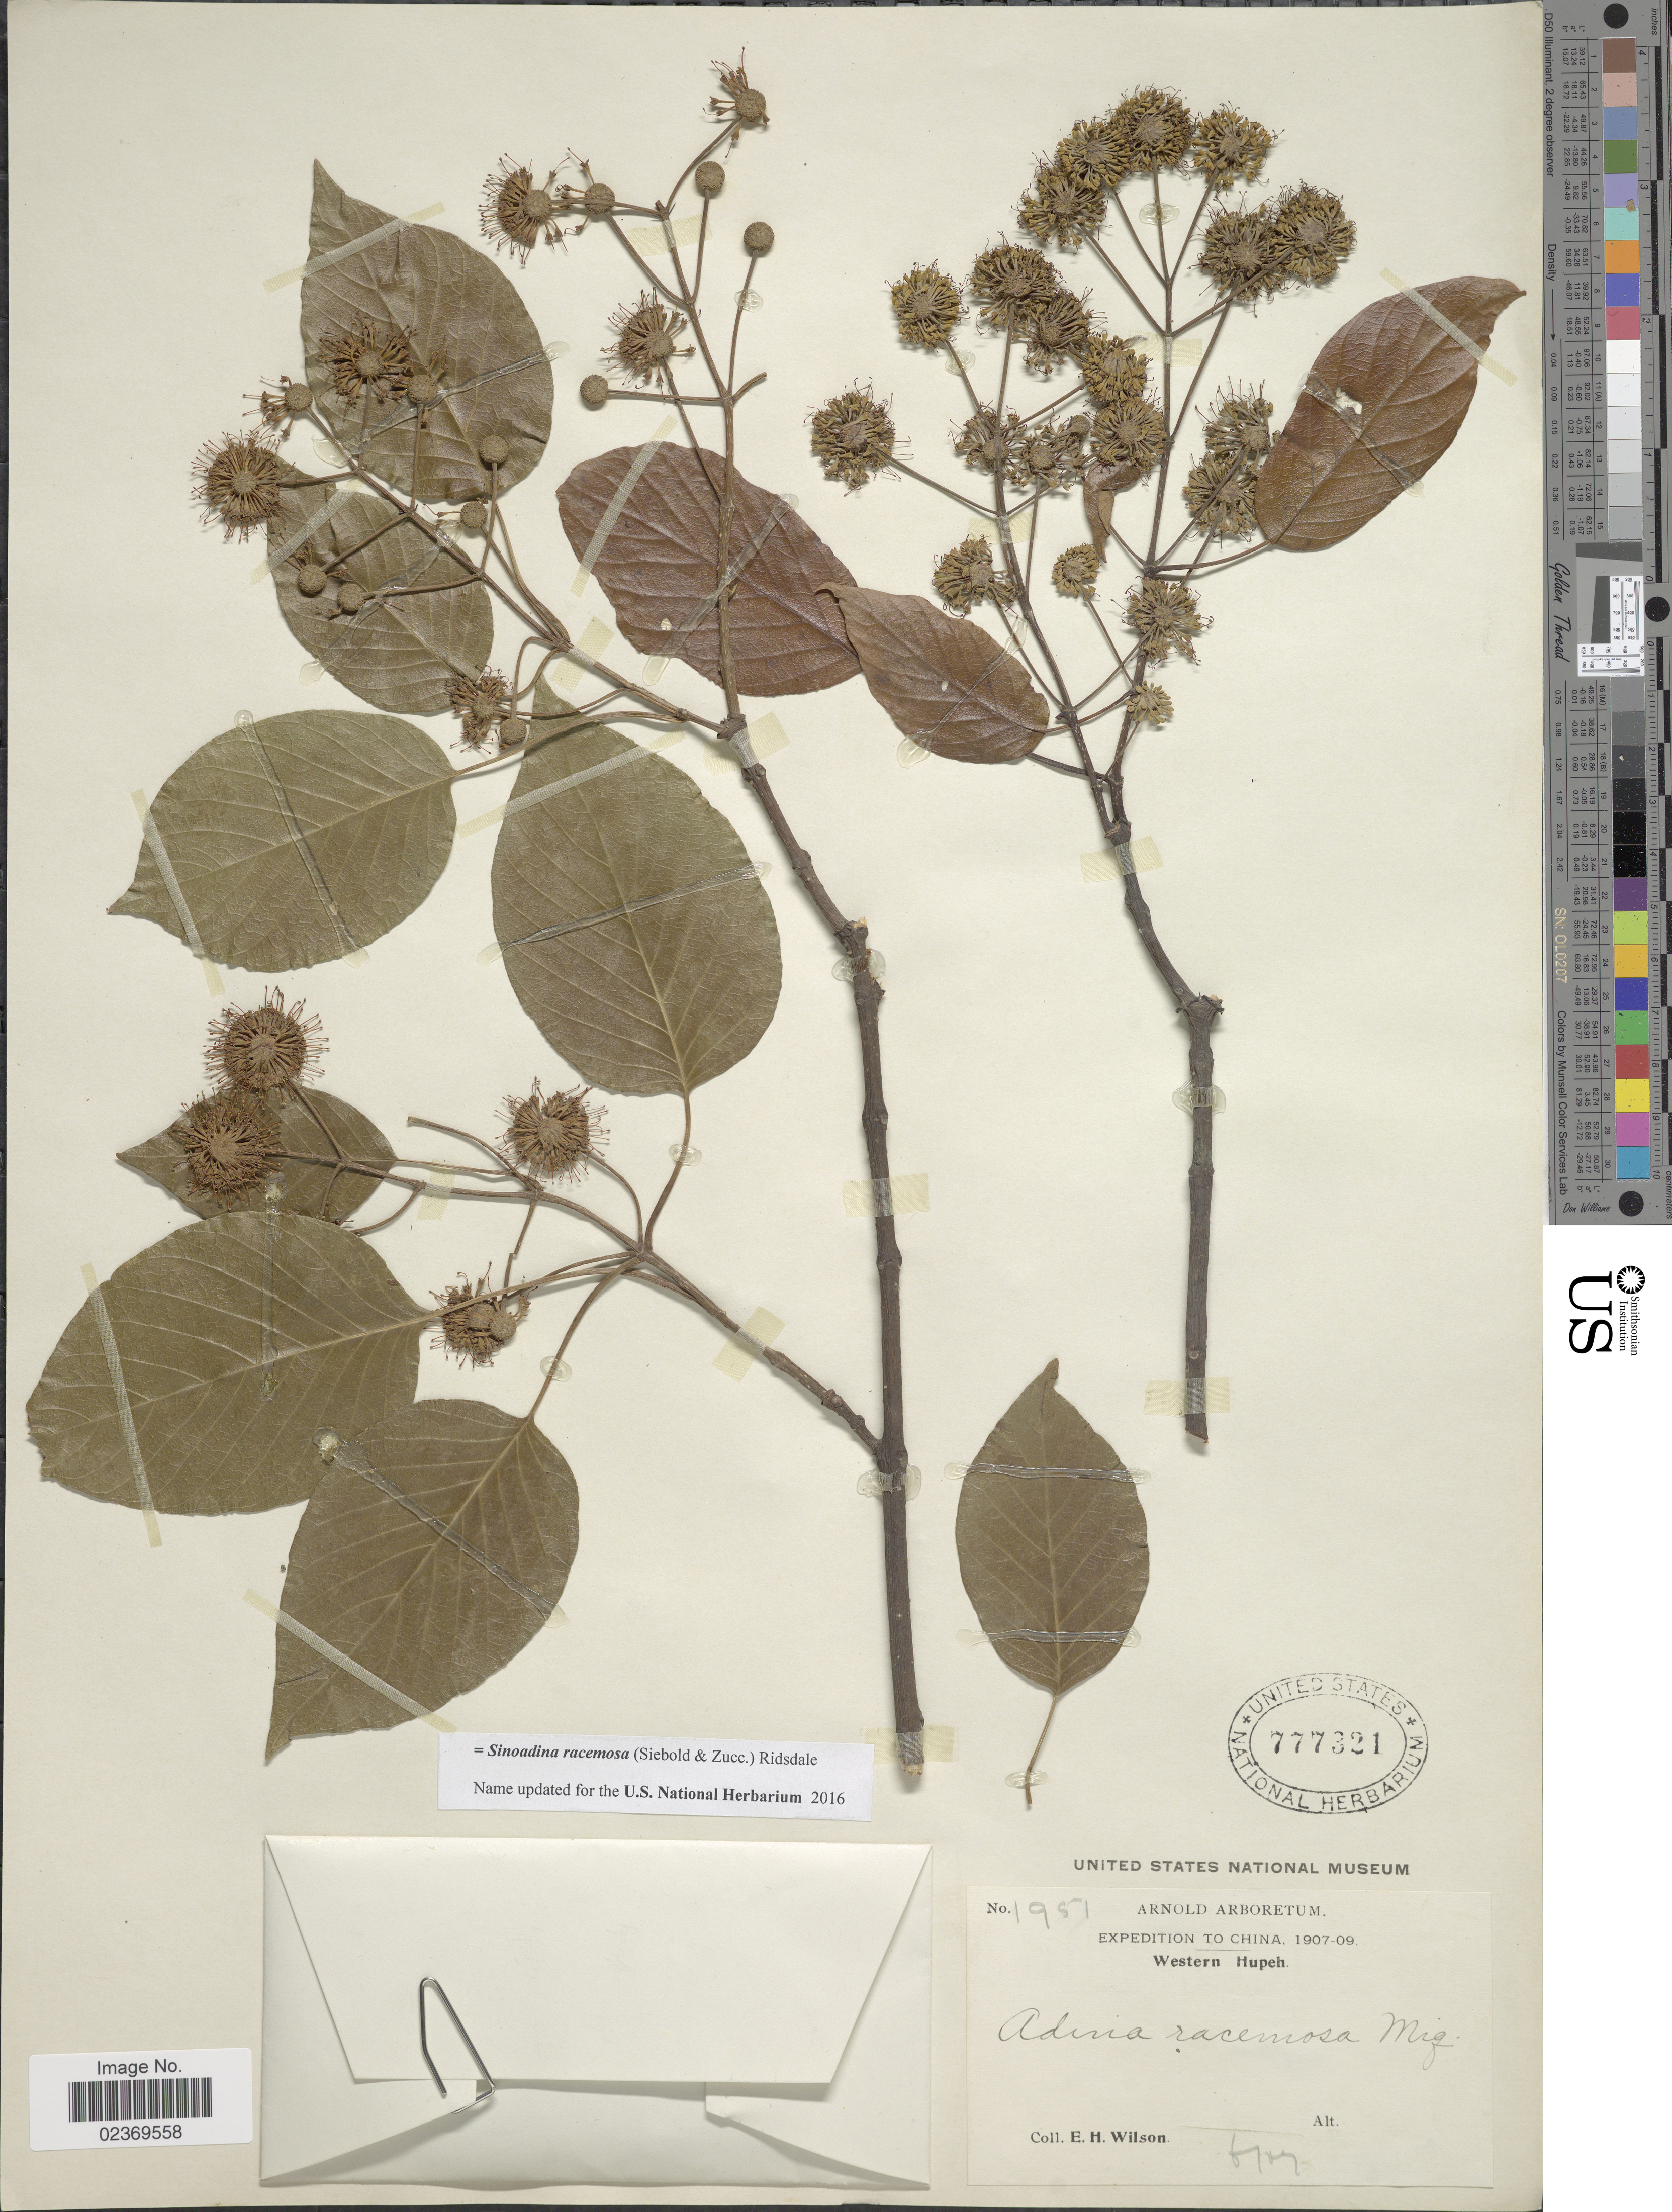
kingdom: Plantae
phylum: Tracheophyta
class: Magnoliopsida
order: Gentianales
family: Rubiaceae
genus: Sinoadina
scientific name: Sinoadina racemosa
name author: (Siebold & Zucc.) Risdale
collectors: E. Wilson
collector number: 1951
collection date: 1907/1909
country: China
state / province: Hubei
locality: Western Hupeh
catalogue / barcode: US 777321